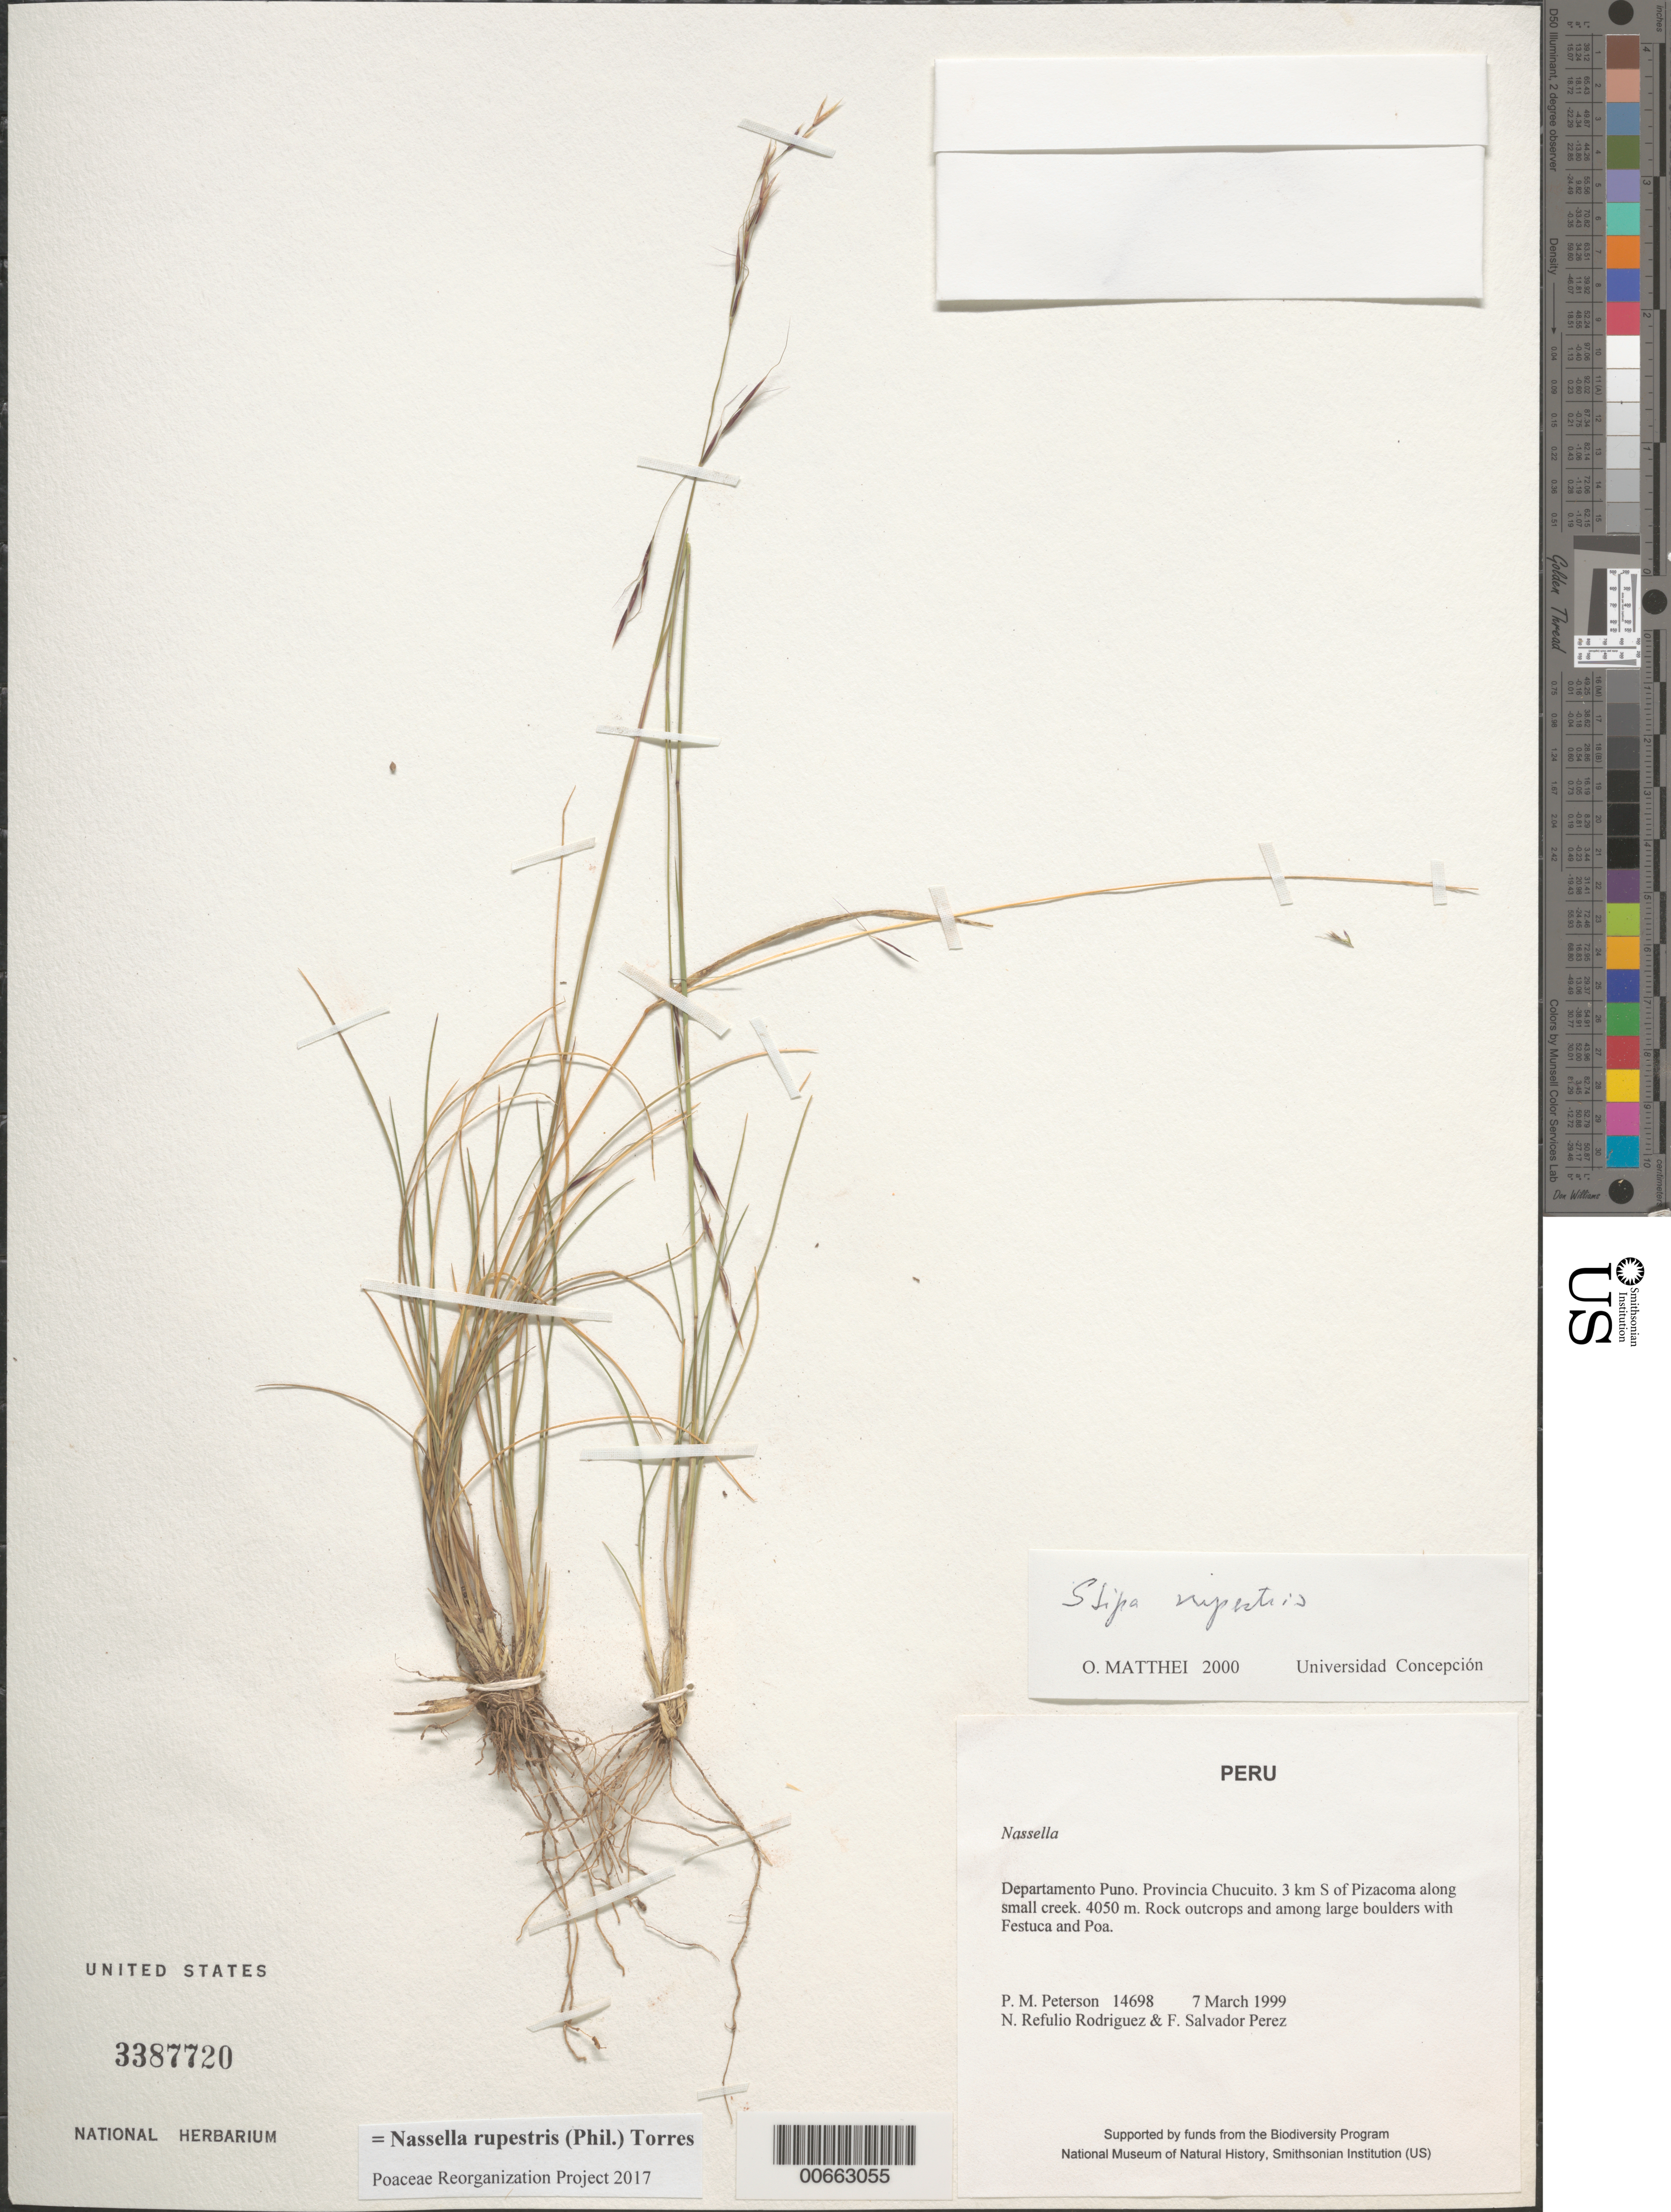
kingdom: Plantae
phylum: Tracheophyta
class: Liliopsida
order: Poales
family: Poaceae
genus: Nassella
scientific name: Nassella rupestris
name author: (Phil.) A.M. Torres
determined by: Poaceae Reorganization Project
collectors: P. M. Peterson, N. Refulio-Rodríguez & F. Salvador Perez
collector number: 14698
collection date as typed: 07 Mar 1999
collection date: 1999-03-07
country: Peru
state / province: Puno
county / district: Chucuito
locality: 3 km S of Pizacoma along small creek.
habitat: Rock outcrops and among large boulders with Festuca and Poa.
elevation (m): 4050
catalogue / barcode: US 3387720